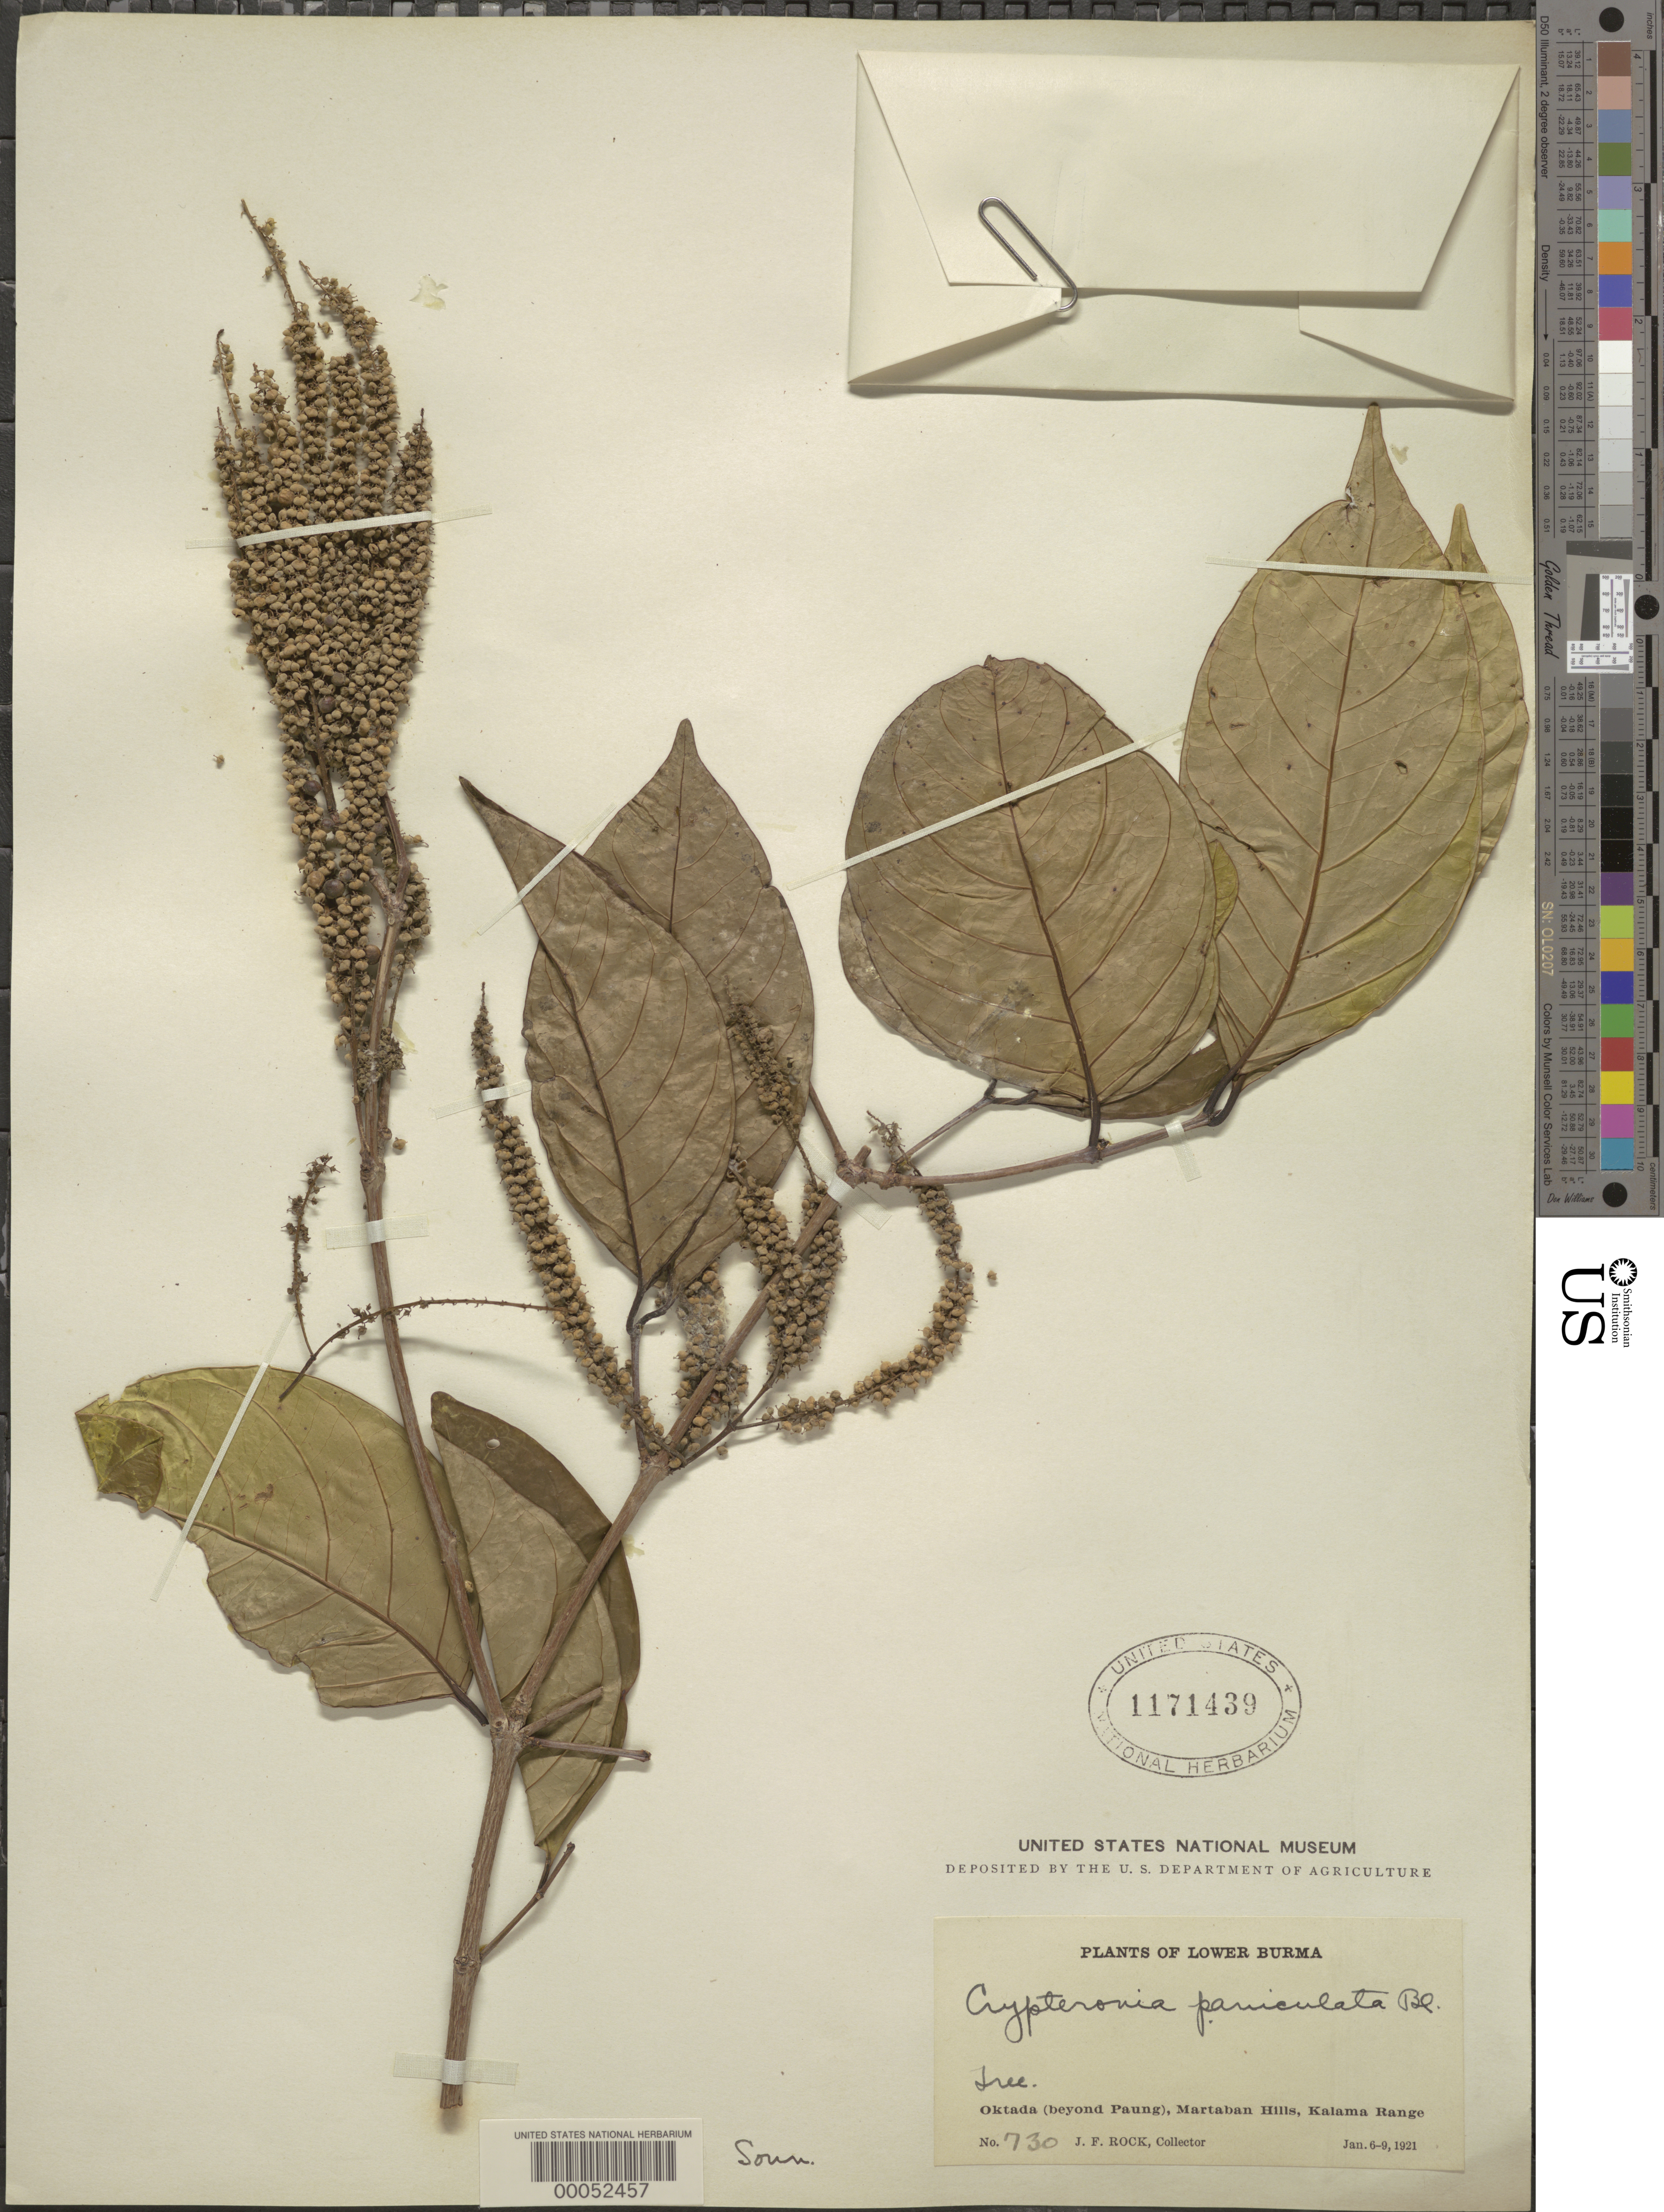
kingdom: Plantae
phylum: Tracheophyta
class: Magnoliopsida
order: Myrtales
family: Crypteroniaceae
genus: Crypteronia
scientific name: Crypteronia paniculata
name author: Blume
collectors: J. F. Rock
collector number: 730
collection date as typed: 06 Jan 1921 to 09 Jan 1921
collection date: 1921-01-06/1921-01-09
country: Myanmar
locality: Oktada, beyond Paunga, Martaban Hills, Kalama Range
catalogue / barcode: US 1171439